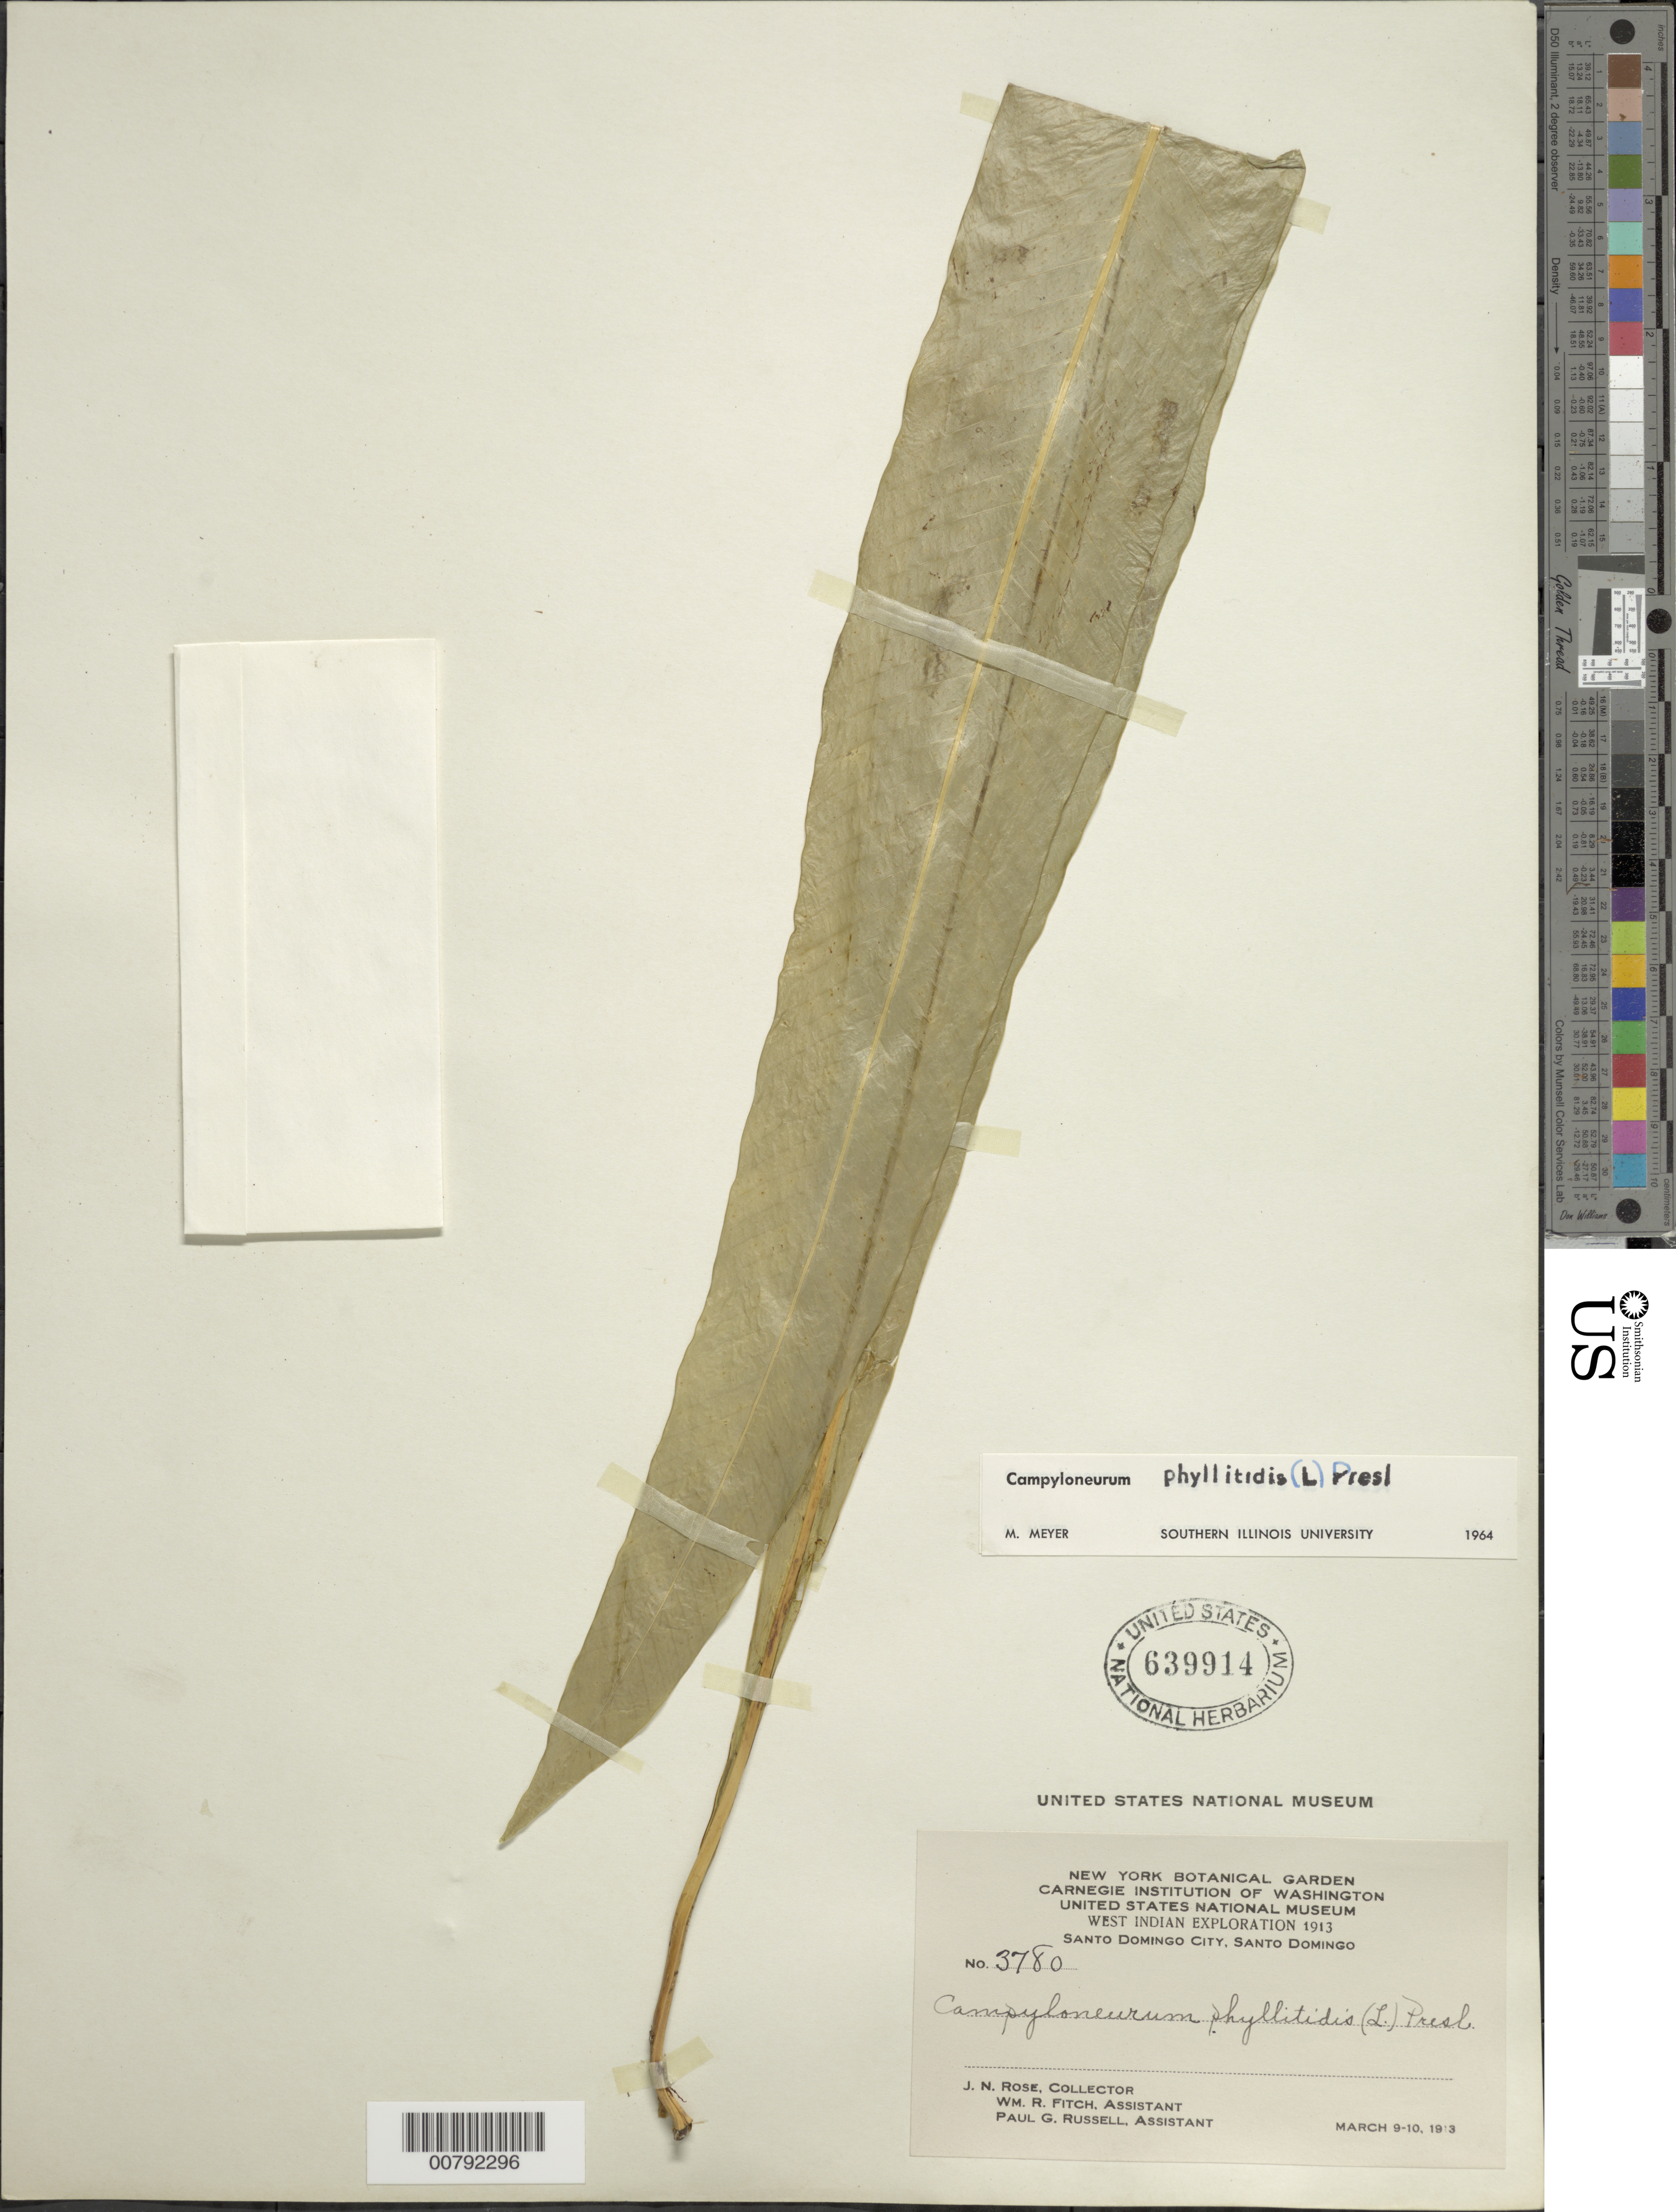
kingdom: Plantae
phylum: Tracheophyta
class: Polypodiopsida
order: Polypodiales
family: Polypodiaceae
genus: Campyloneurum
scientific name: Campyloneurum phyllitidis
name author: (L.) C. Presl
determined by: Meyer, M.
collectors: J. N. Rose, W. R. Fitch & P. G. Russell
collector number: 3780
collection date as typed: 09 Mar 1913 to 10 Mar 1913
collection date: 1913-03-09/1913-03-10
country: Dominican Republic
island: Hispaniola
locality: Santo Domingo City.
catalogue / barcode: US 639914